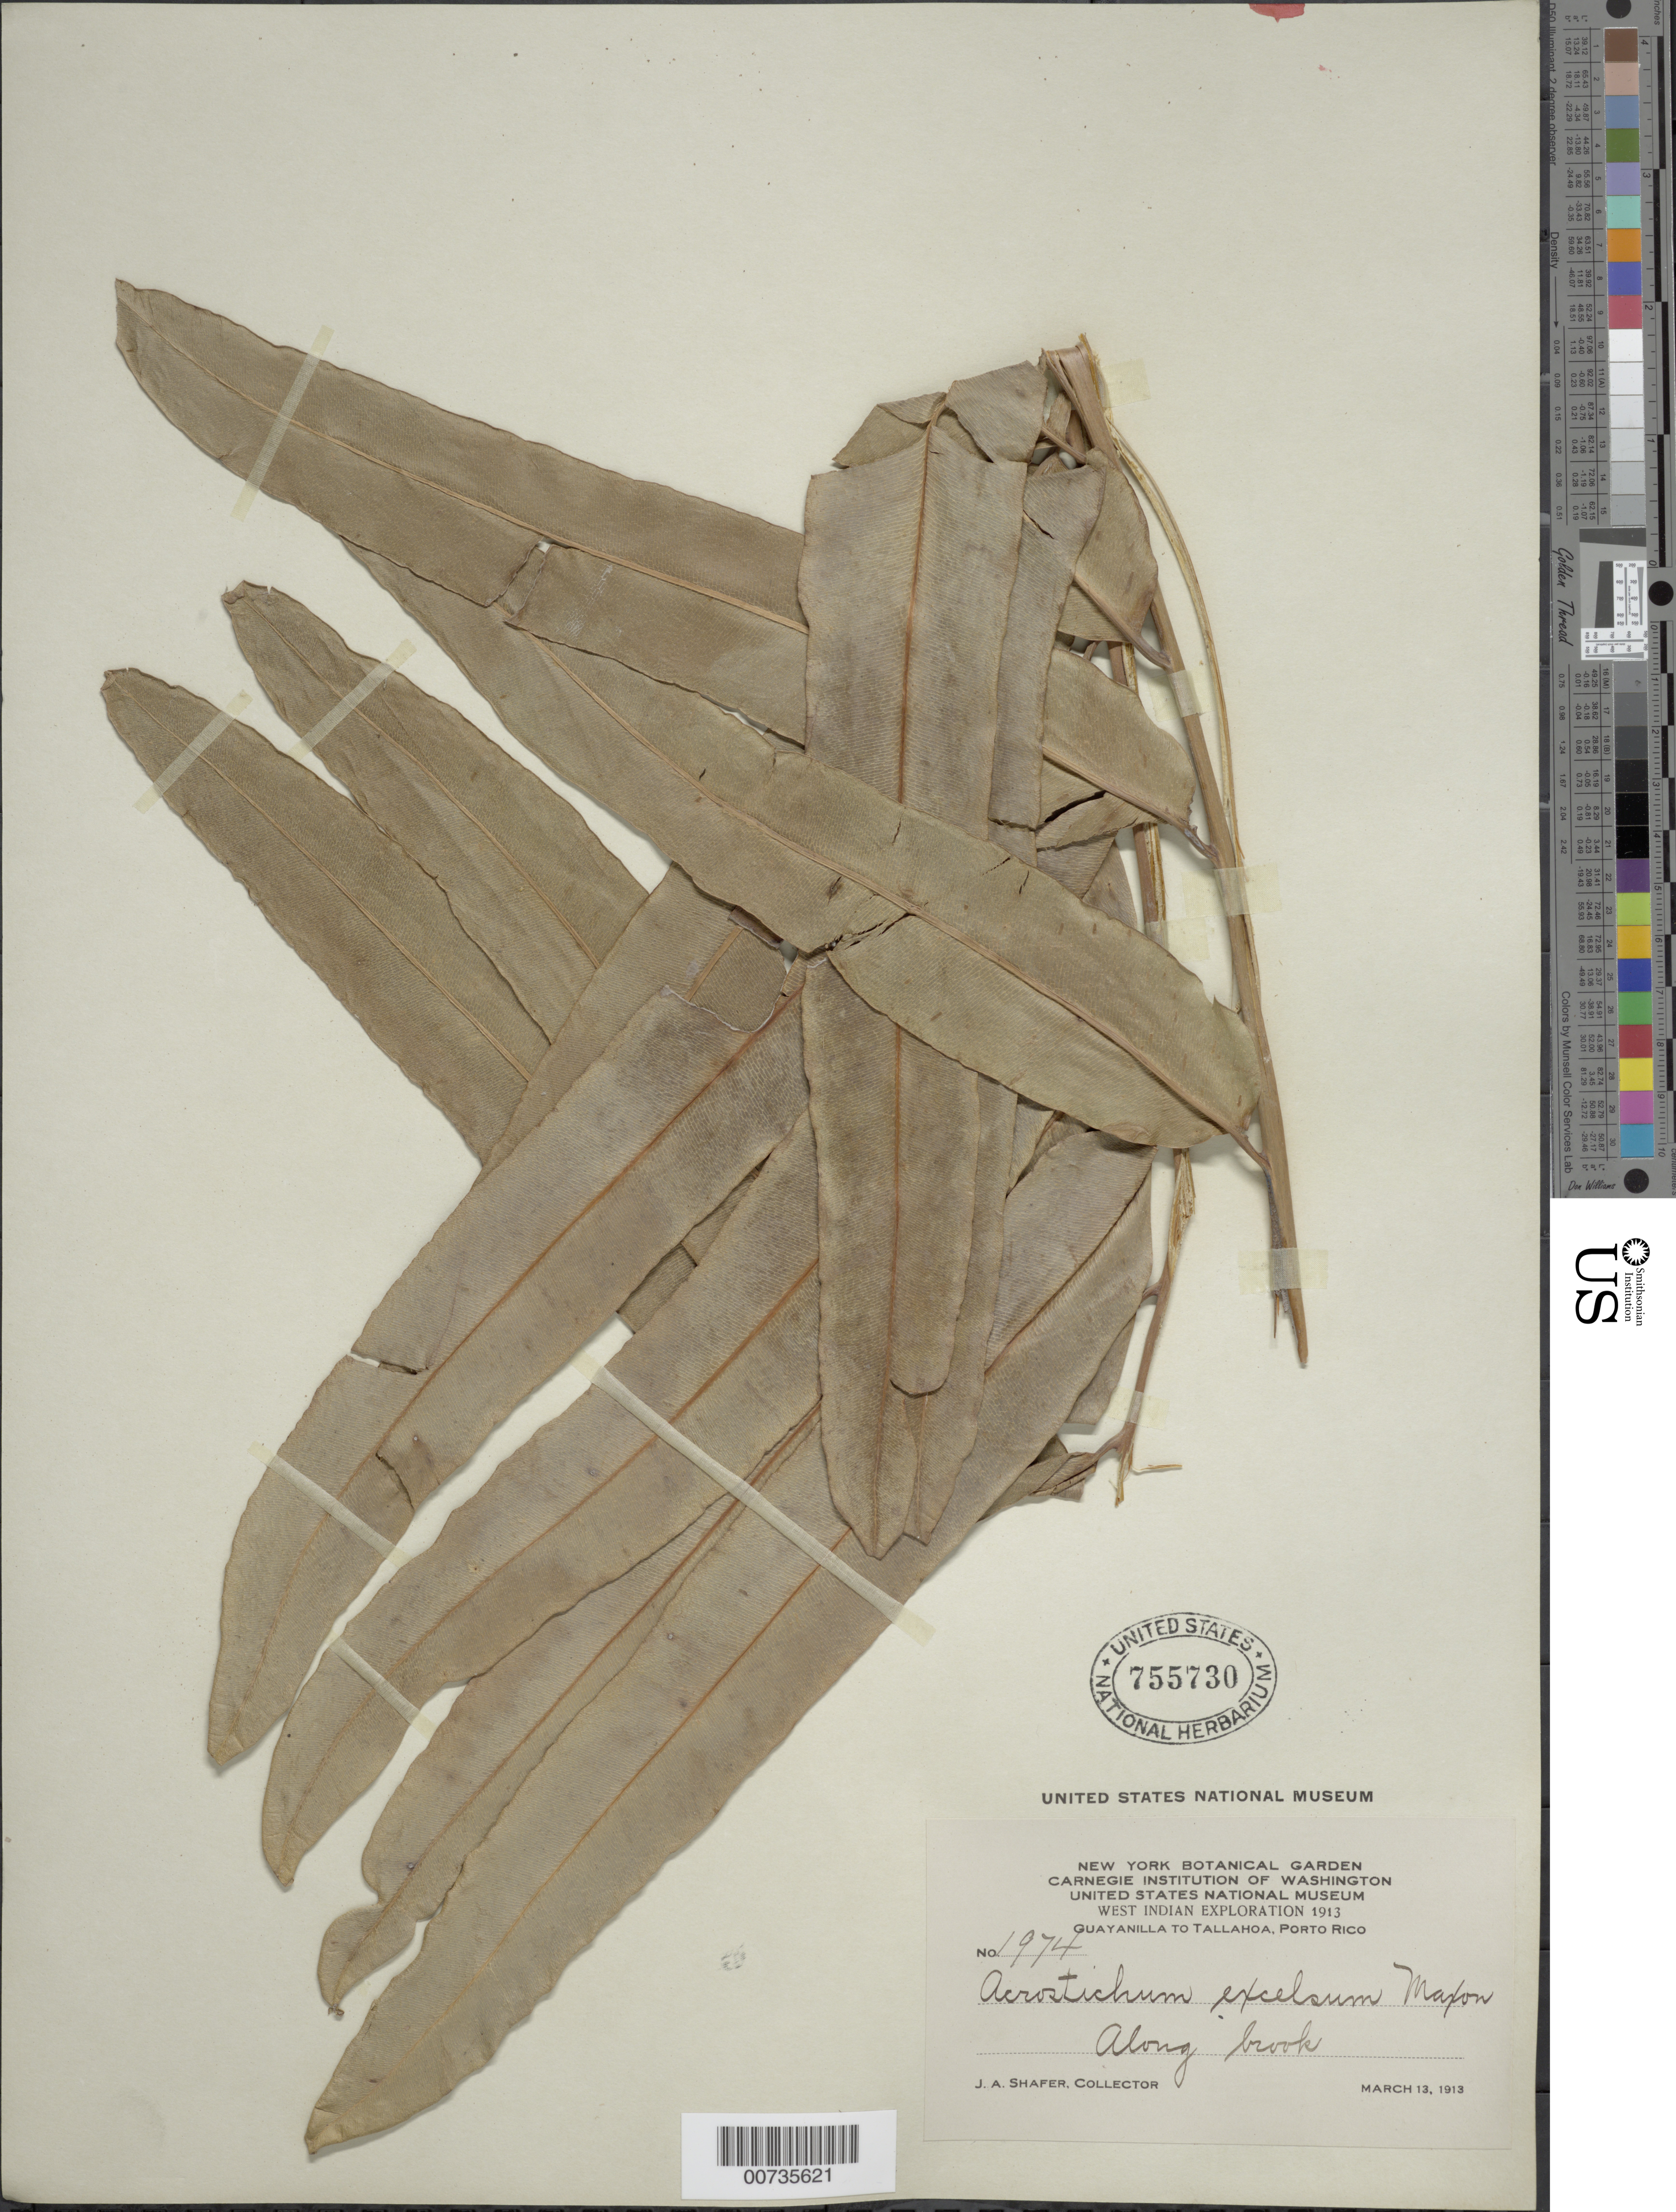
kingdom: Plantae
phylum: Tracheophyta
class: Polypodiopsida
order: Polypodiales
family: Pteridaceae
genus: Acrostichum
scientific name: Acrostichum danaeifolium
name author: Langsd. & Fisch.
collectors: J. A. Shafer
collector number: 1974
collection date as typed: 13 Mar 1913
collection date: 1913-03-13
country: Puerto Rico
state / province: Guayanilla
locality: Guayanilla to Tallahoa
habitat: Along brook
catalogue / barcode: US 755730